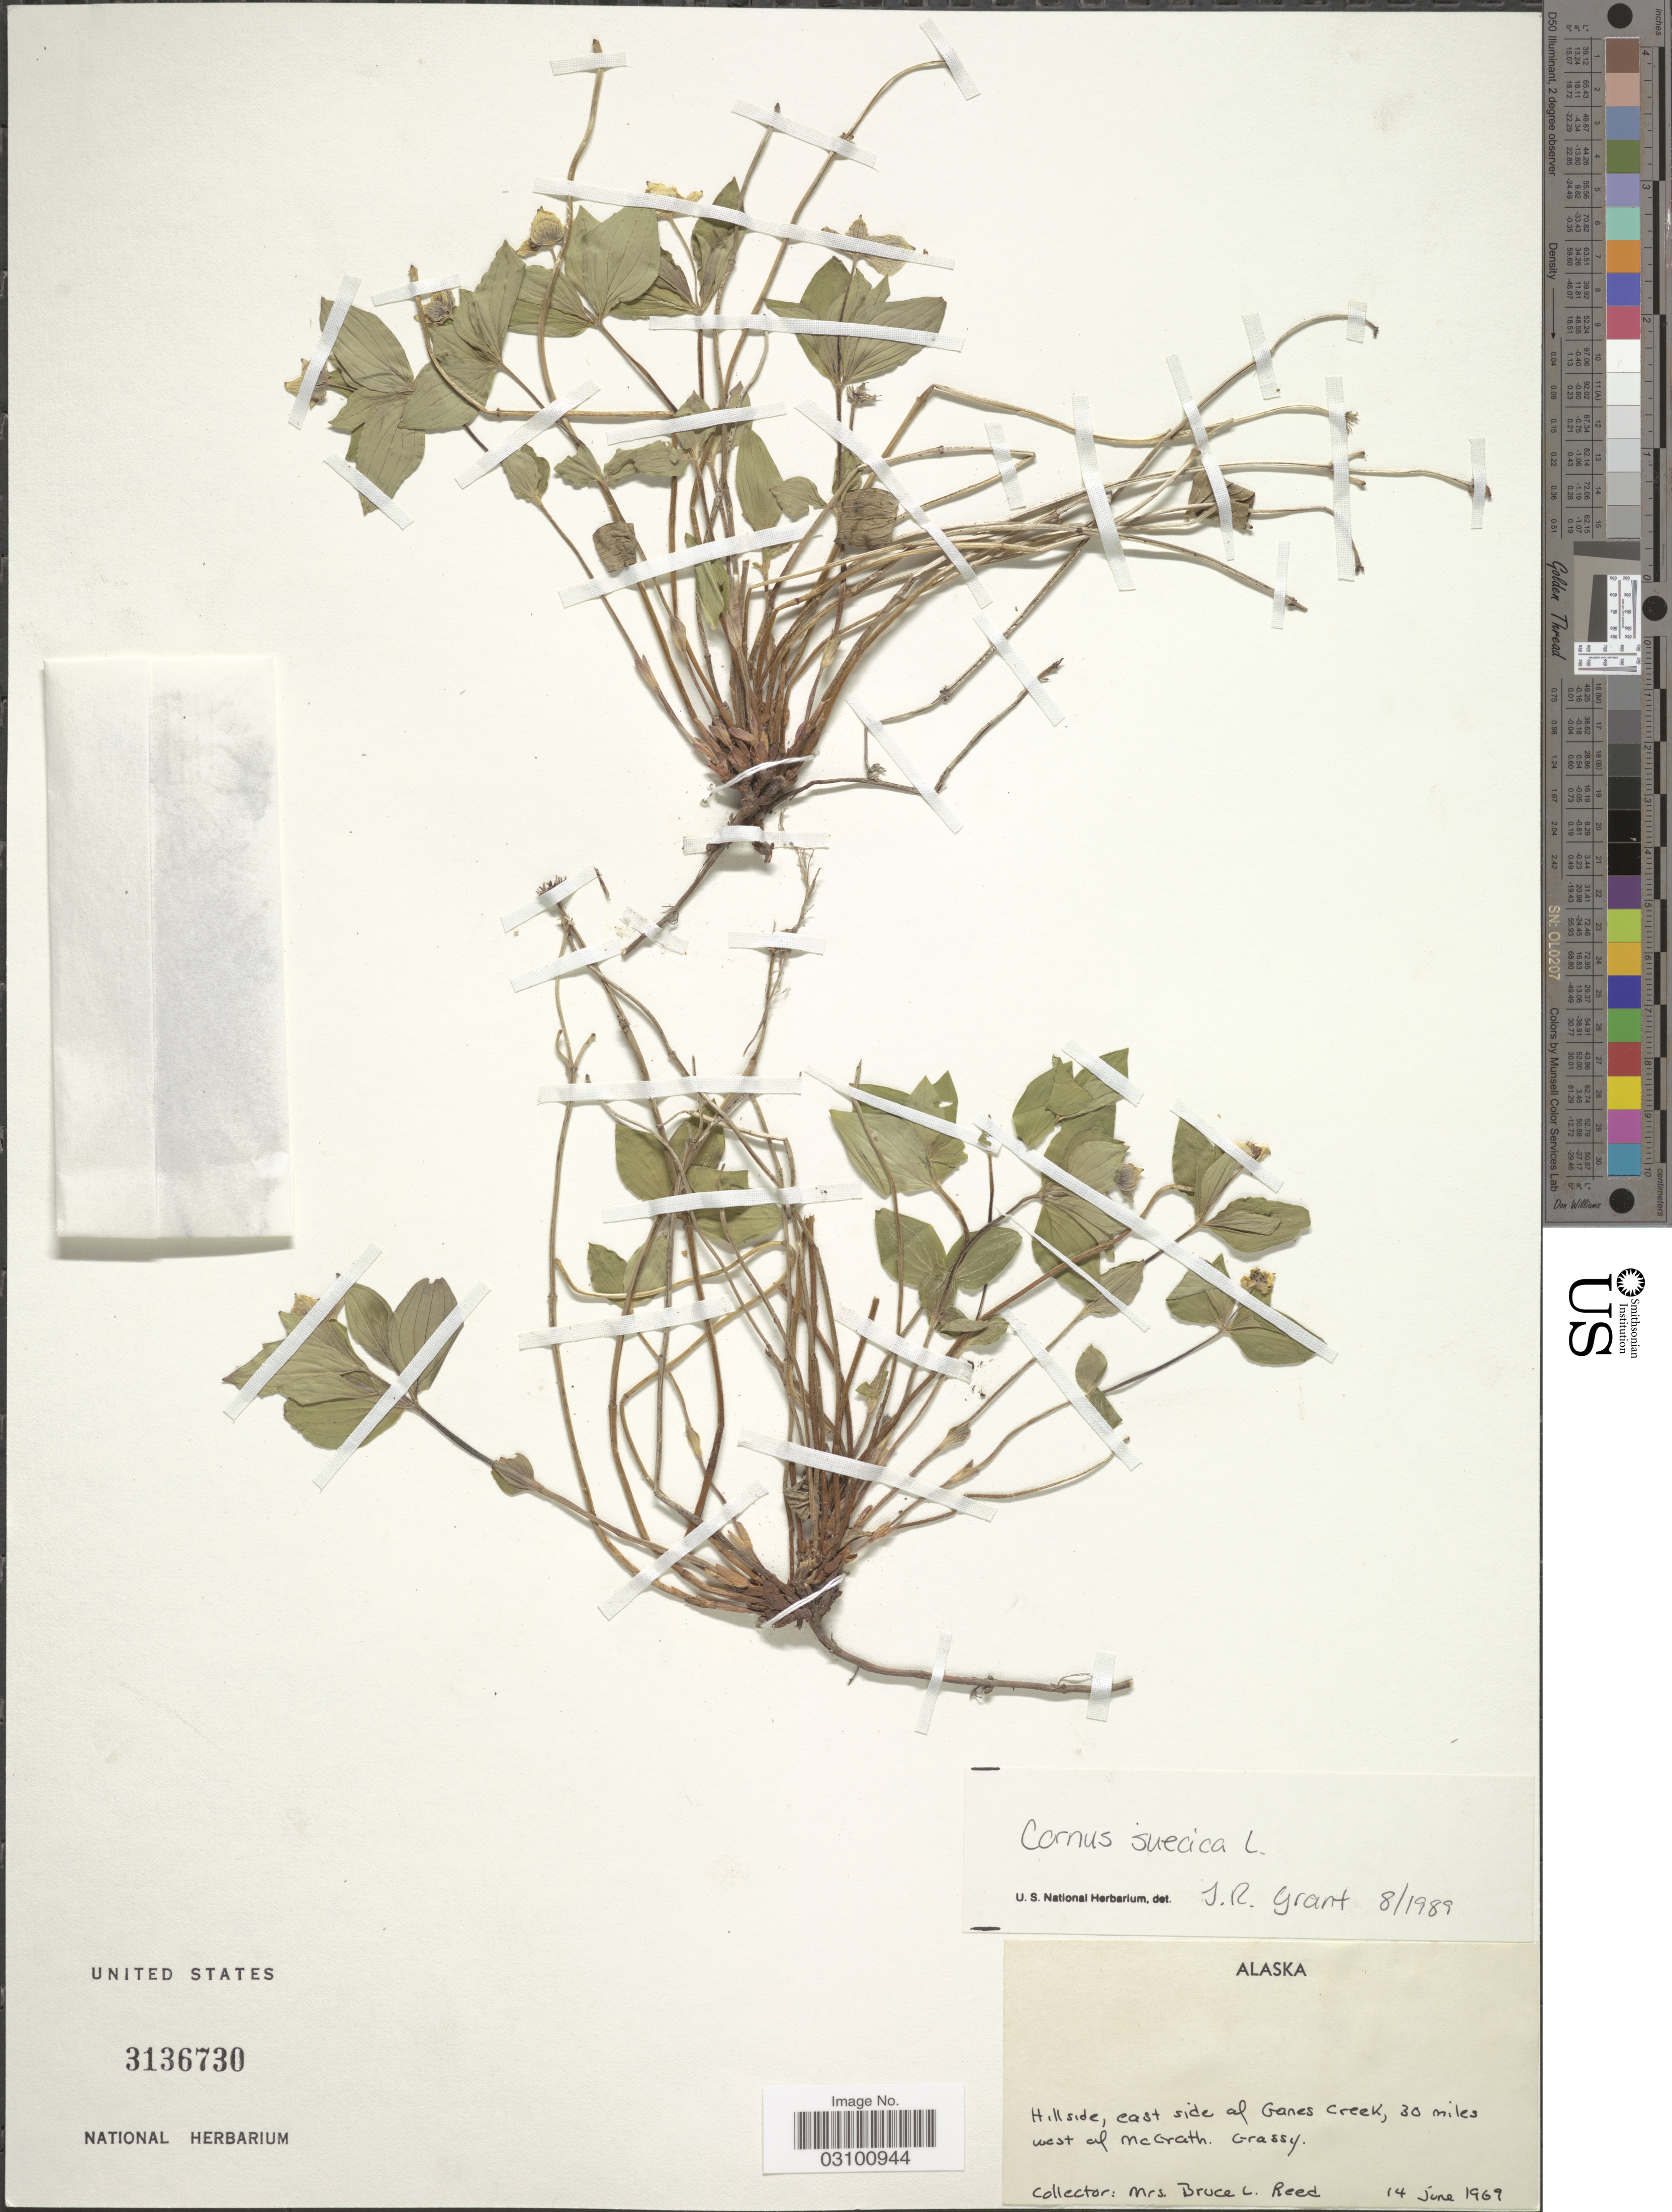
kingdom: Plantae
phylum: Tracheophyta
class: Magnoliopsida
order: Cornales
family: Cornaceae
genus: Cornus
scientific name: Cornus suecica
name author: L.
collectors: B. Reed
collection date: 1969-06-14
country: United States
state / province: Alaska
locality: Hillside, east side of Ganes Creek, 30 miles west of McGrath. Grassy.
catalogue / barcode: US 3136730